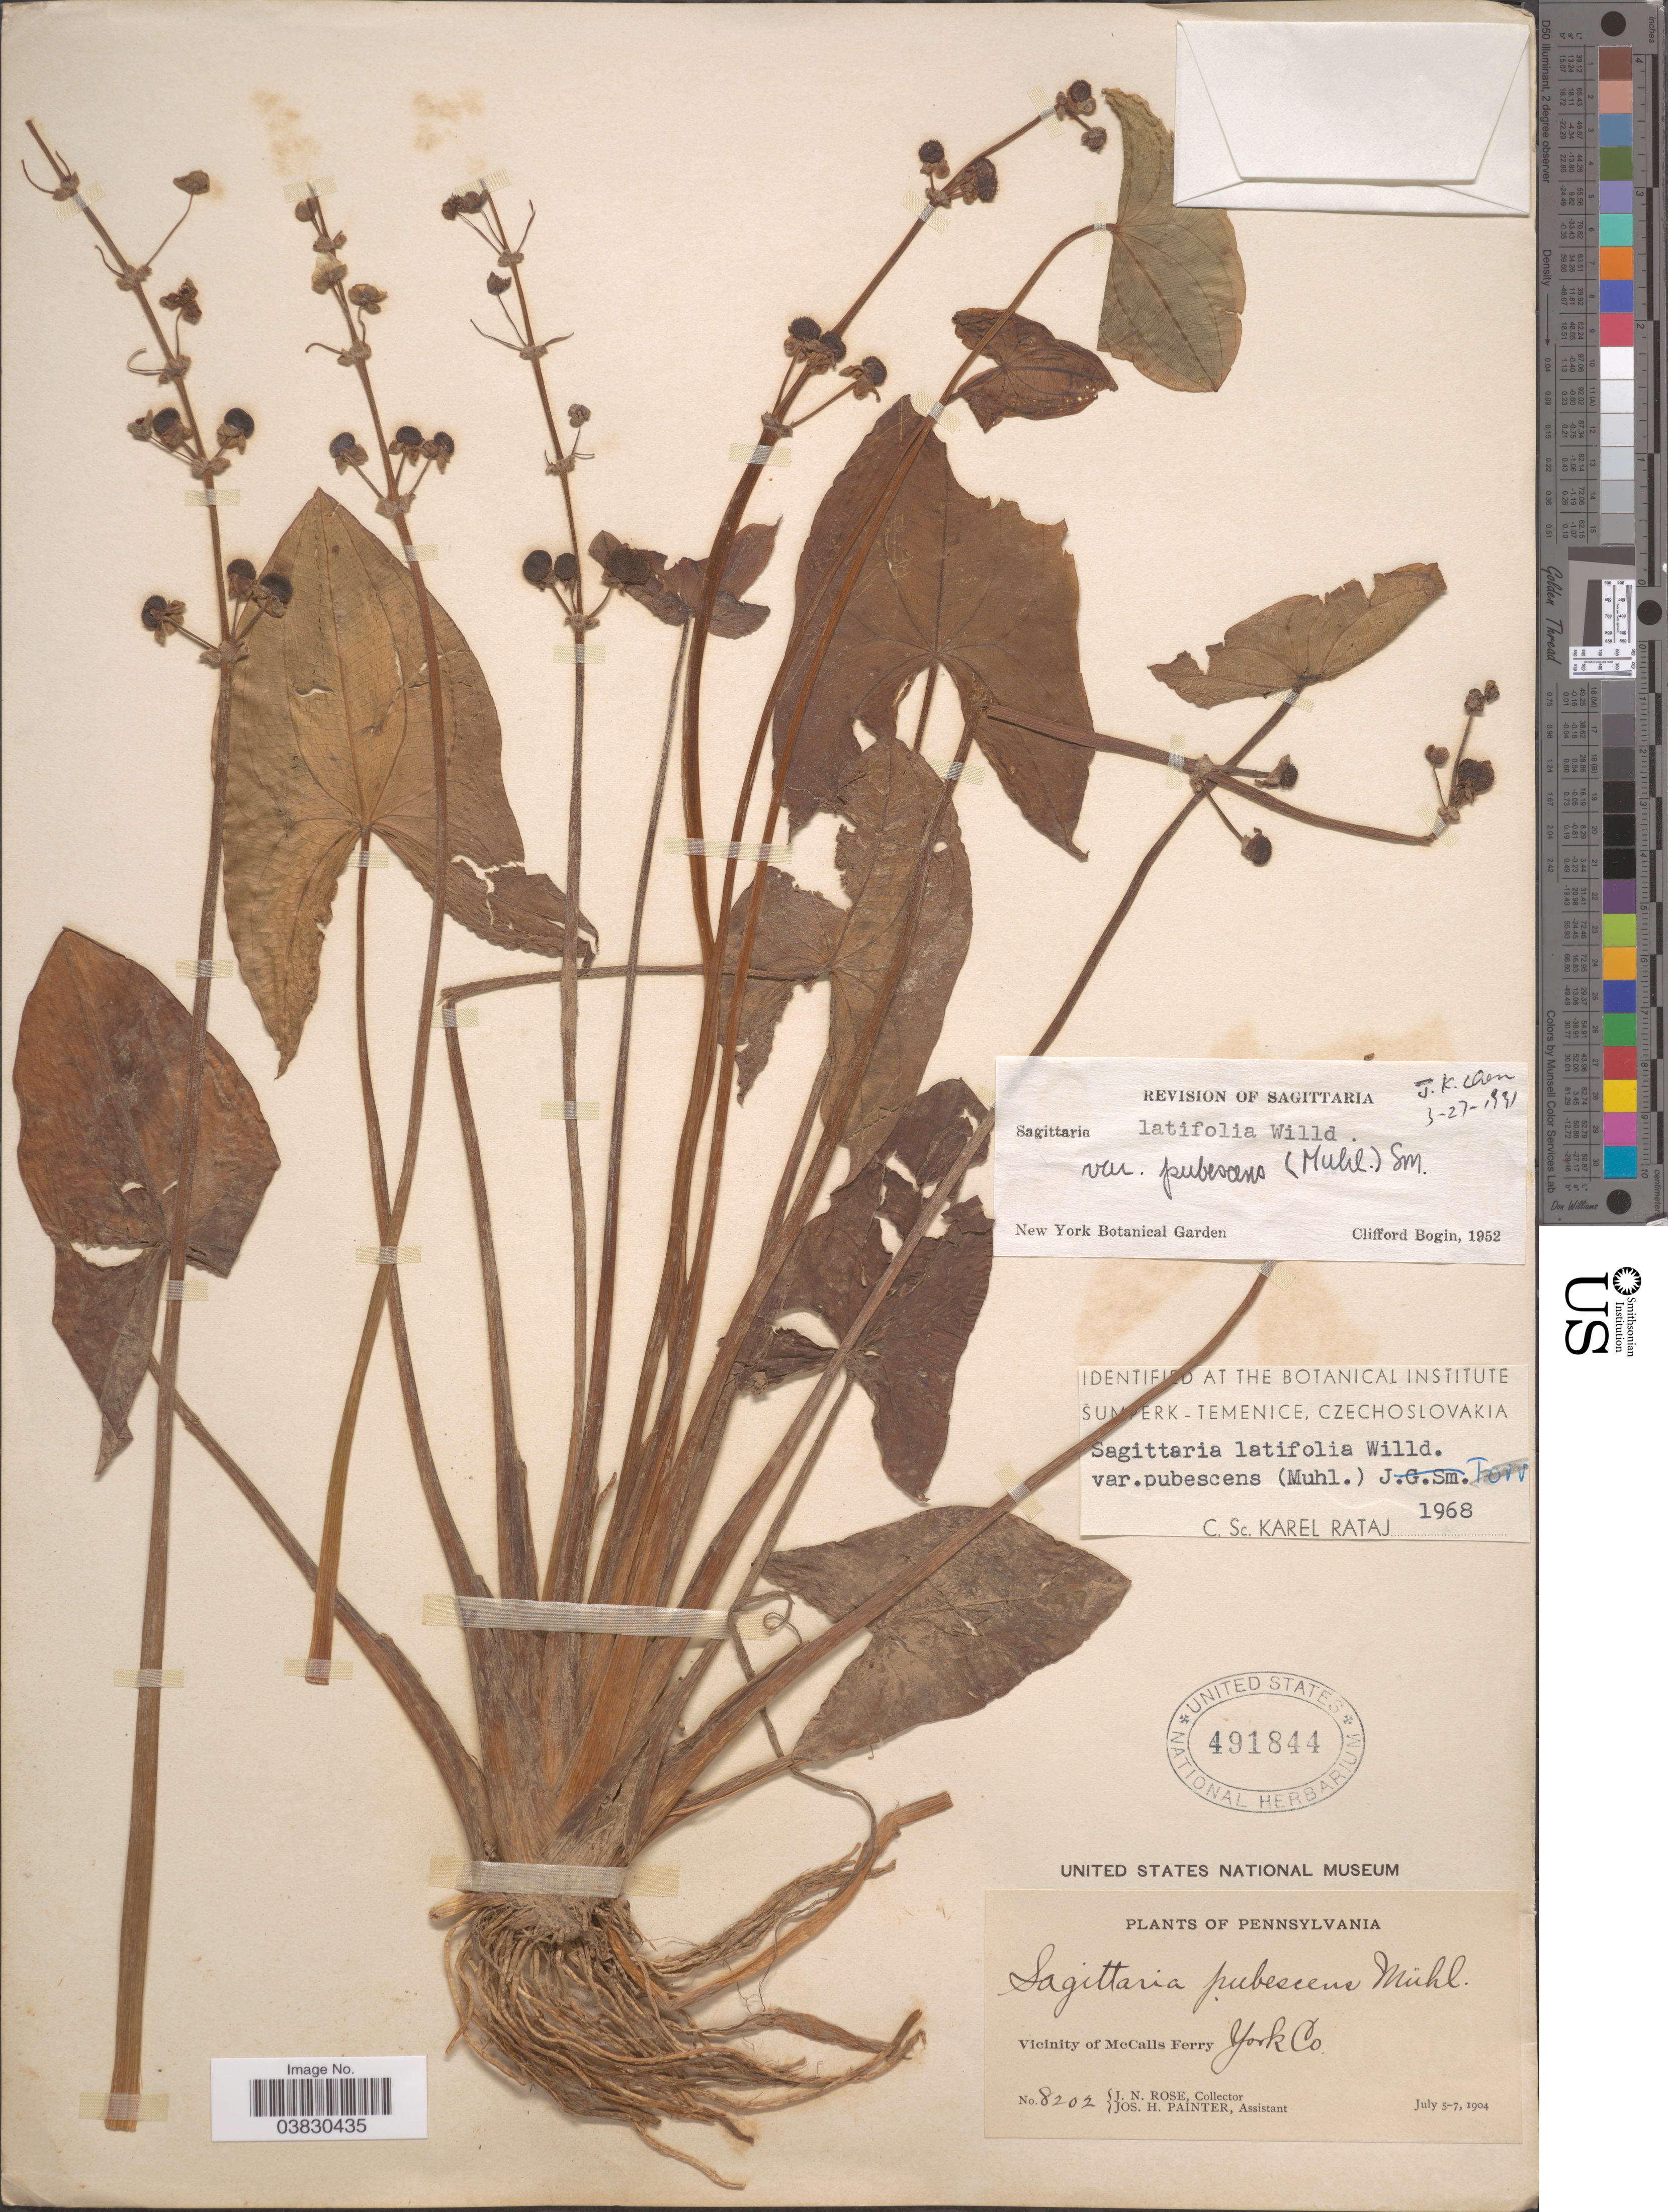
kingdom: Plantae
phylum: Tracheophyta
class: Liliopsida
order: Alismatales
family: Alismataceae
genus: Sagittaria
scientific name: Sagittaria latifolia var. pubescens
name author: (Muhl.) J.G. Sm.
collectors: J. N. Rose & J. H. Painter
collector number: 8202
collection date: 1904-07-05/1904-07-07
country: United States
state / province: Pennsylvania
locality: Vicinity of McCalls Ferry. York Co.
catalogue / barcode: US 491844